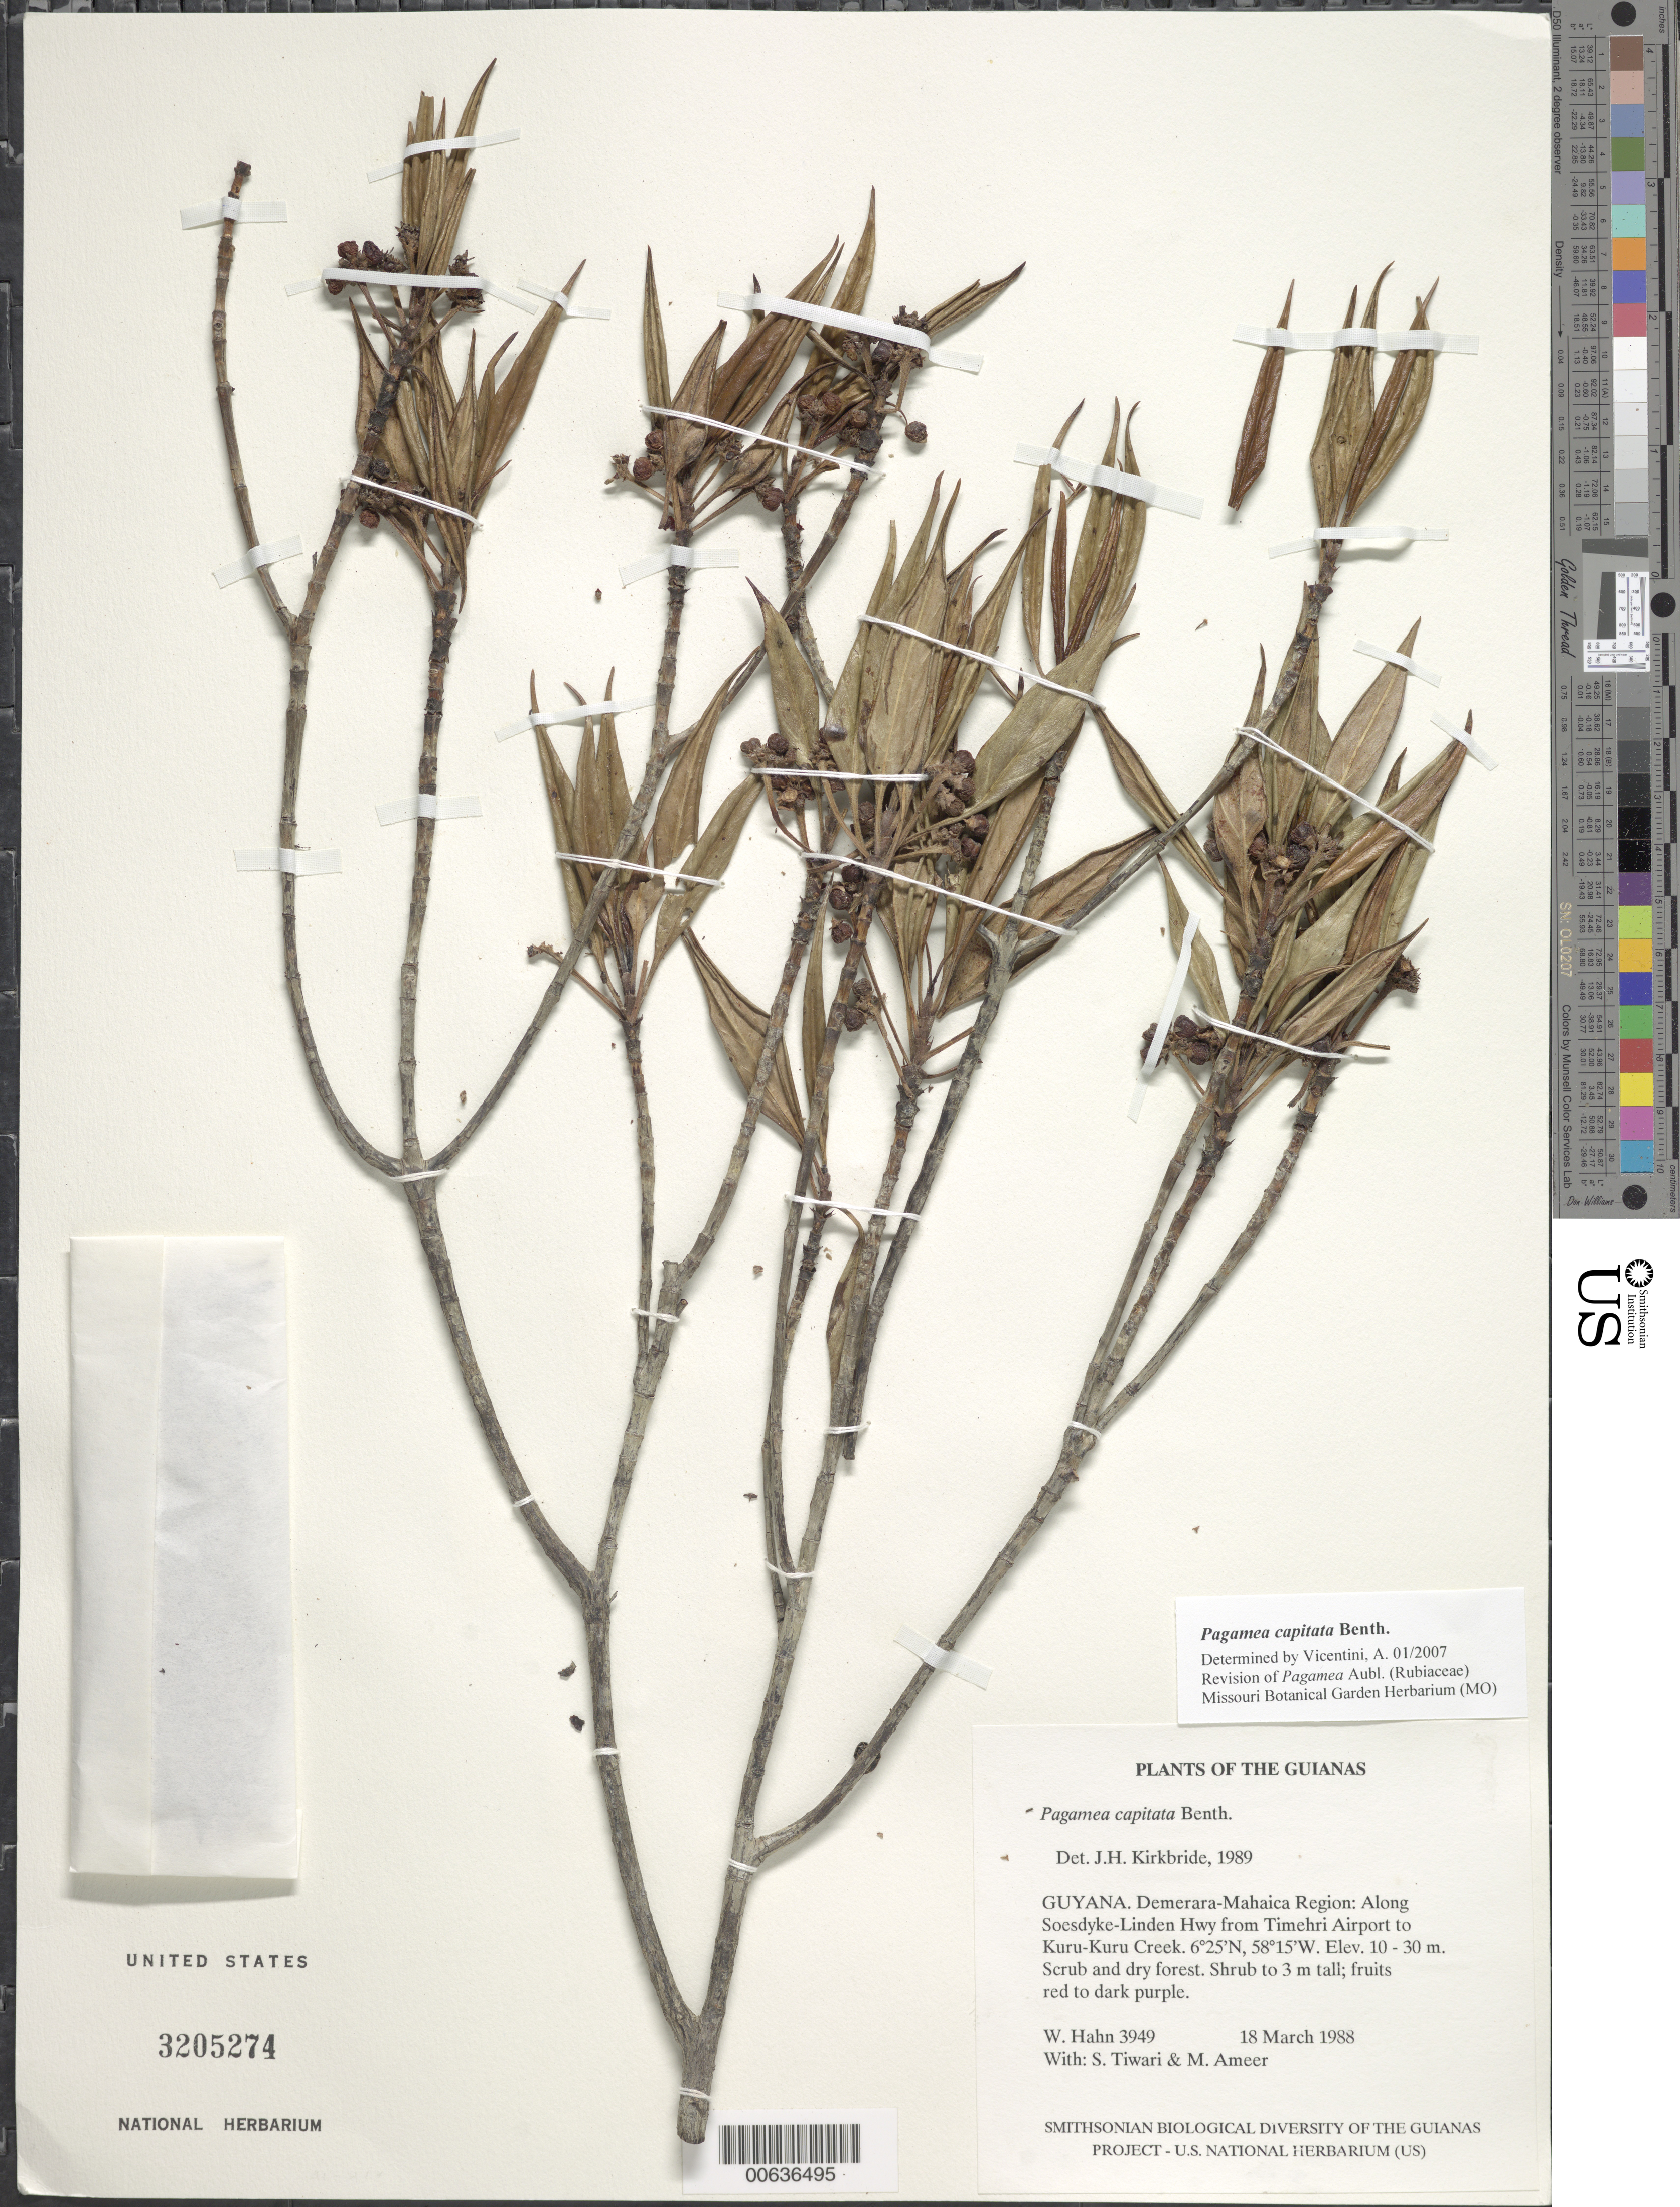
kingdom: Plantae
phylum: Tracheophyta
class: Magnoliopsida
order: Gentianales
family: Rubiaceae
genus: Pagamea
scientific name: Pagamea capitata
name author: Benth.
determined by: Kirkbride, J. H.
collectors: W. Hahn, S. Tiwari & M. Ameer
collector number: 3949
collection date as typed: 18 March 1988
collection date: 1988-03-18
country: Guyana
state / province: Demerara-Mahaica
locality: Along Soesdyke-Linden Hwy from Timehri Airport to Kuru-Kuru Creek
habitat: Scrub and dry forest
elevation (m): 10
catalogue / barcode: US 3205274